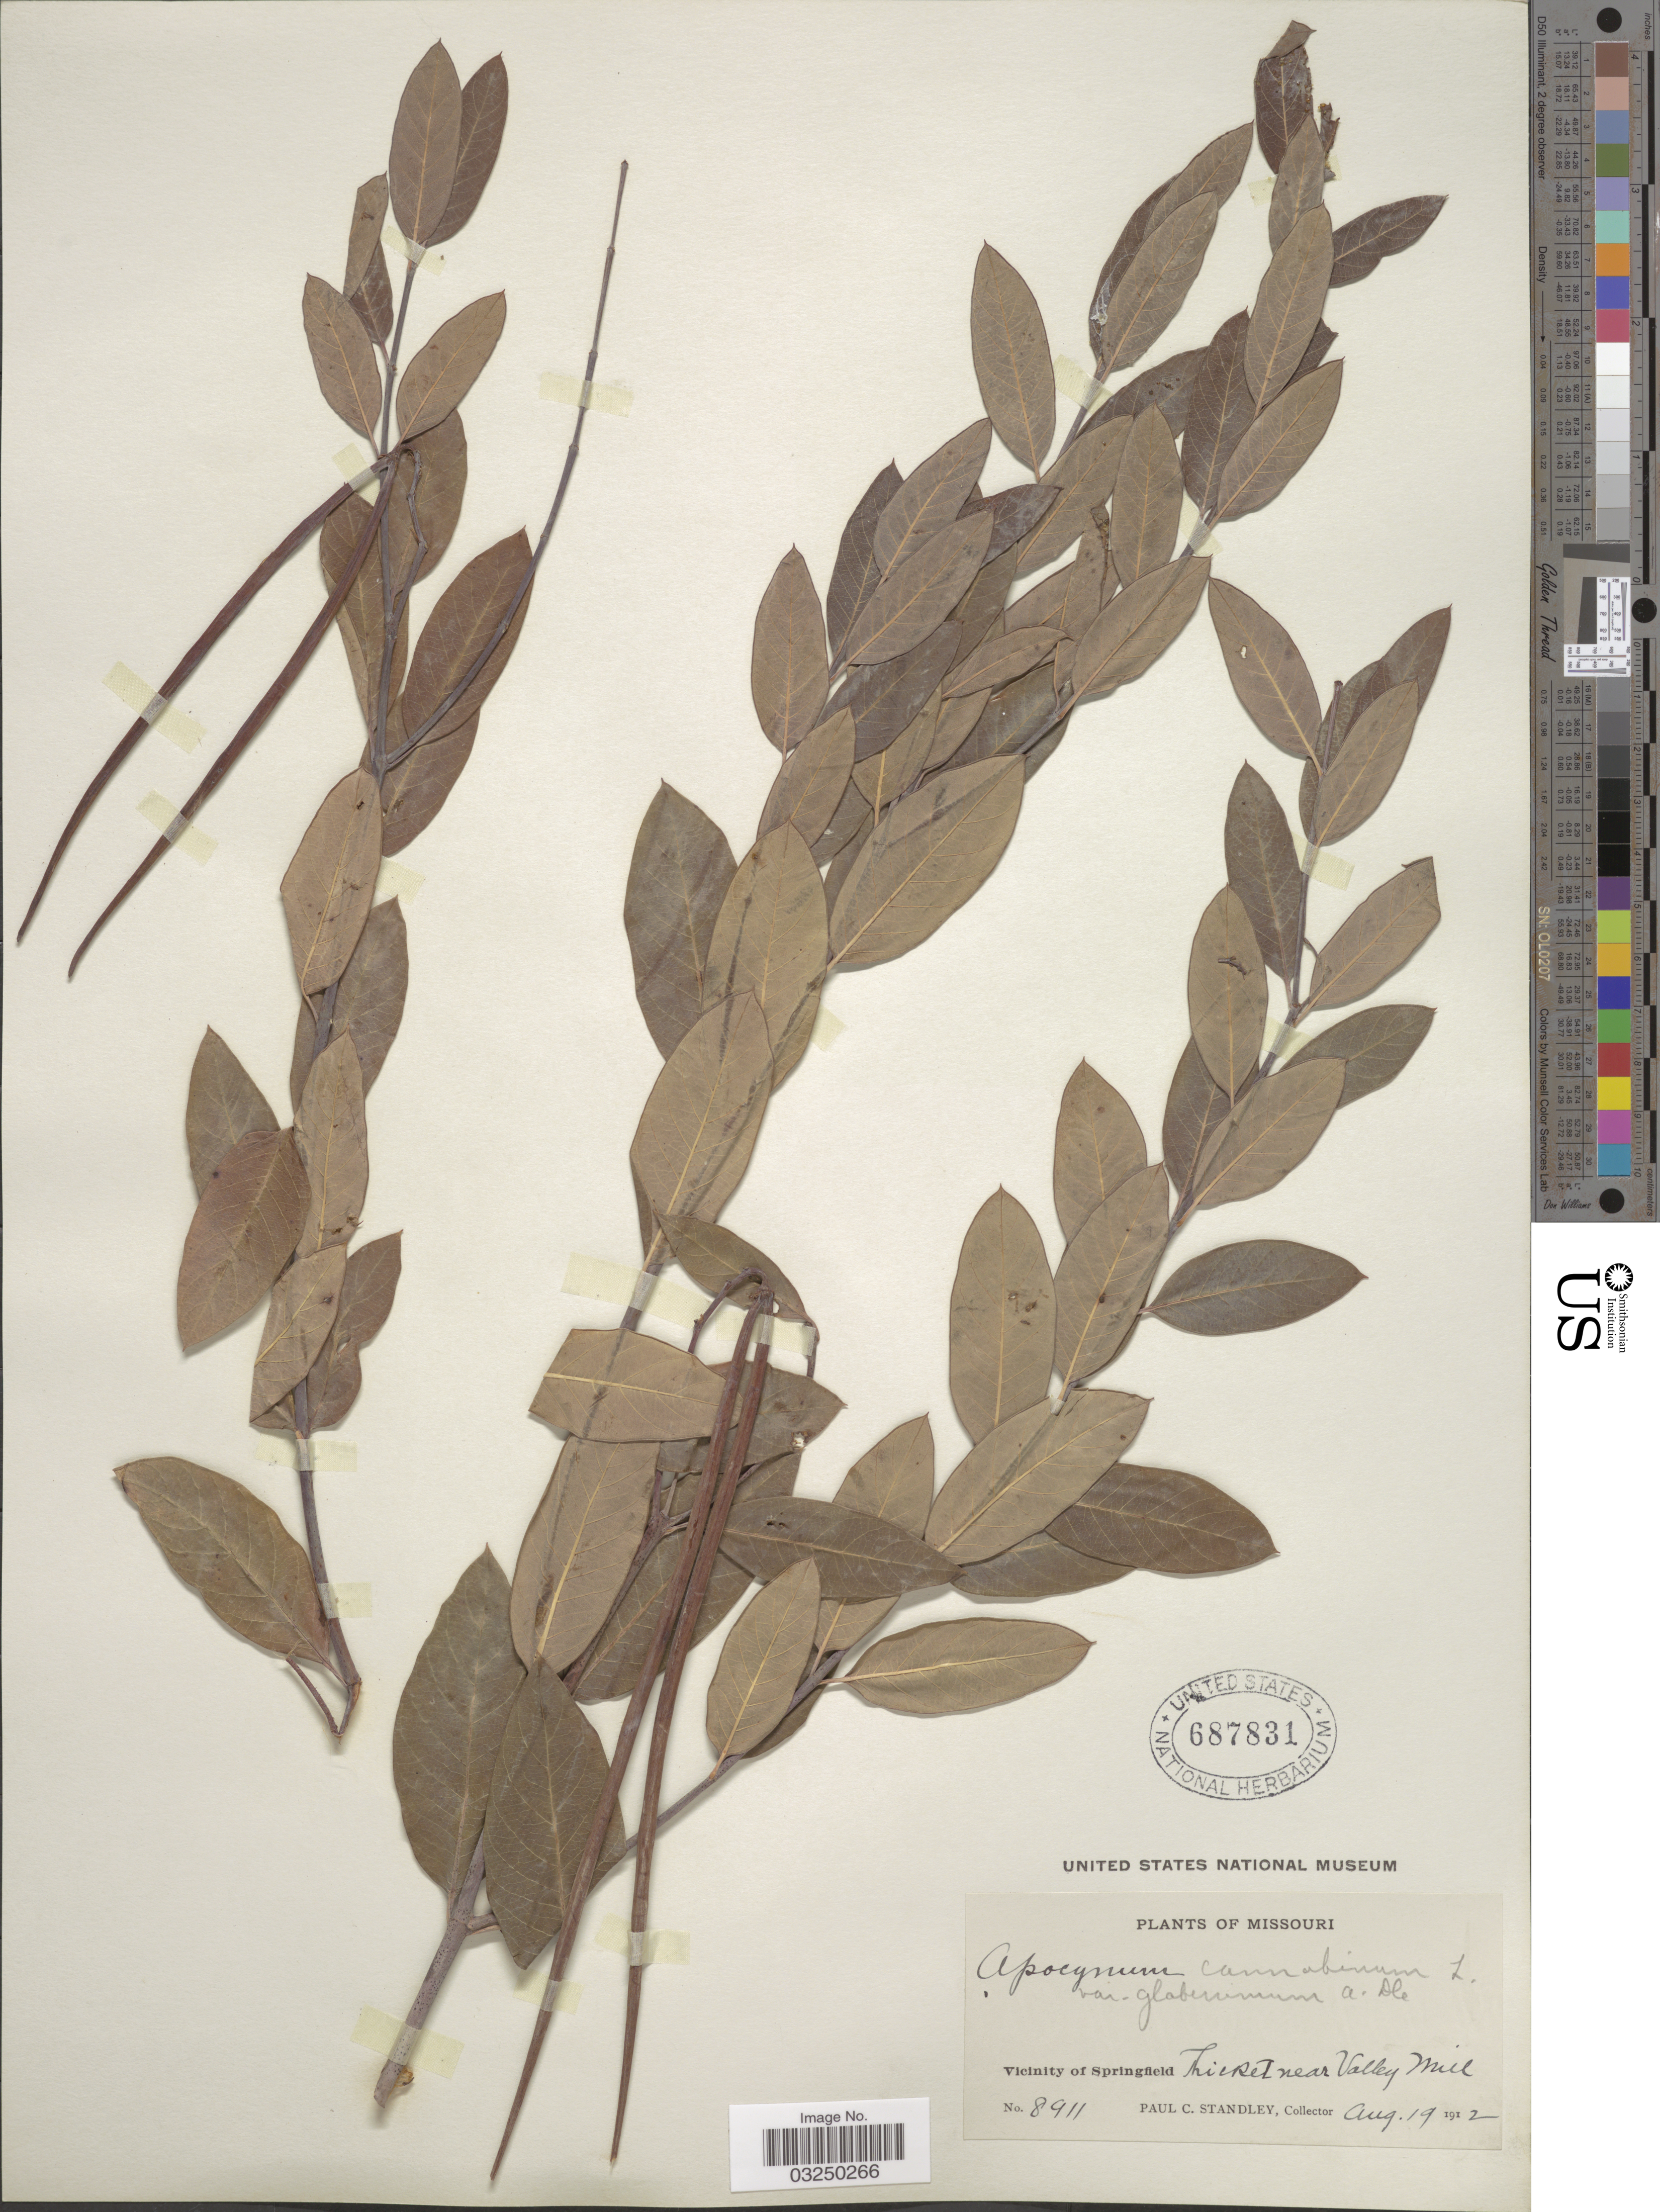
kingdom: Plantae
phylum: Tracheophyta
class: Magnoliopsida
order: Gentianales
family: Apocynaceae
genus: Apocynum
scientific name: Apocynum sp.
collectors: P. C. Standley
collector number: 8911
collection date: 1912-08-19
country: United States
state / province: Missouri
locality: Vicinity of Springfield, Thicket near Valley Mill.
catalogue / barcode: US 687831